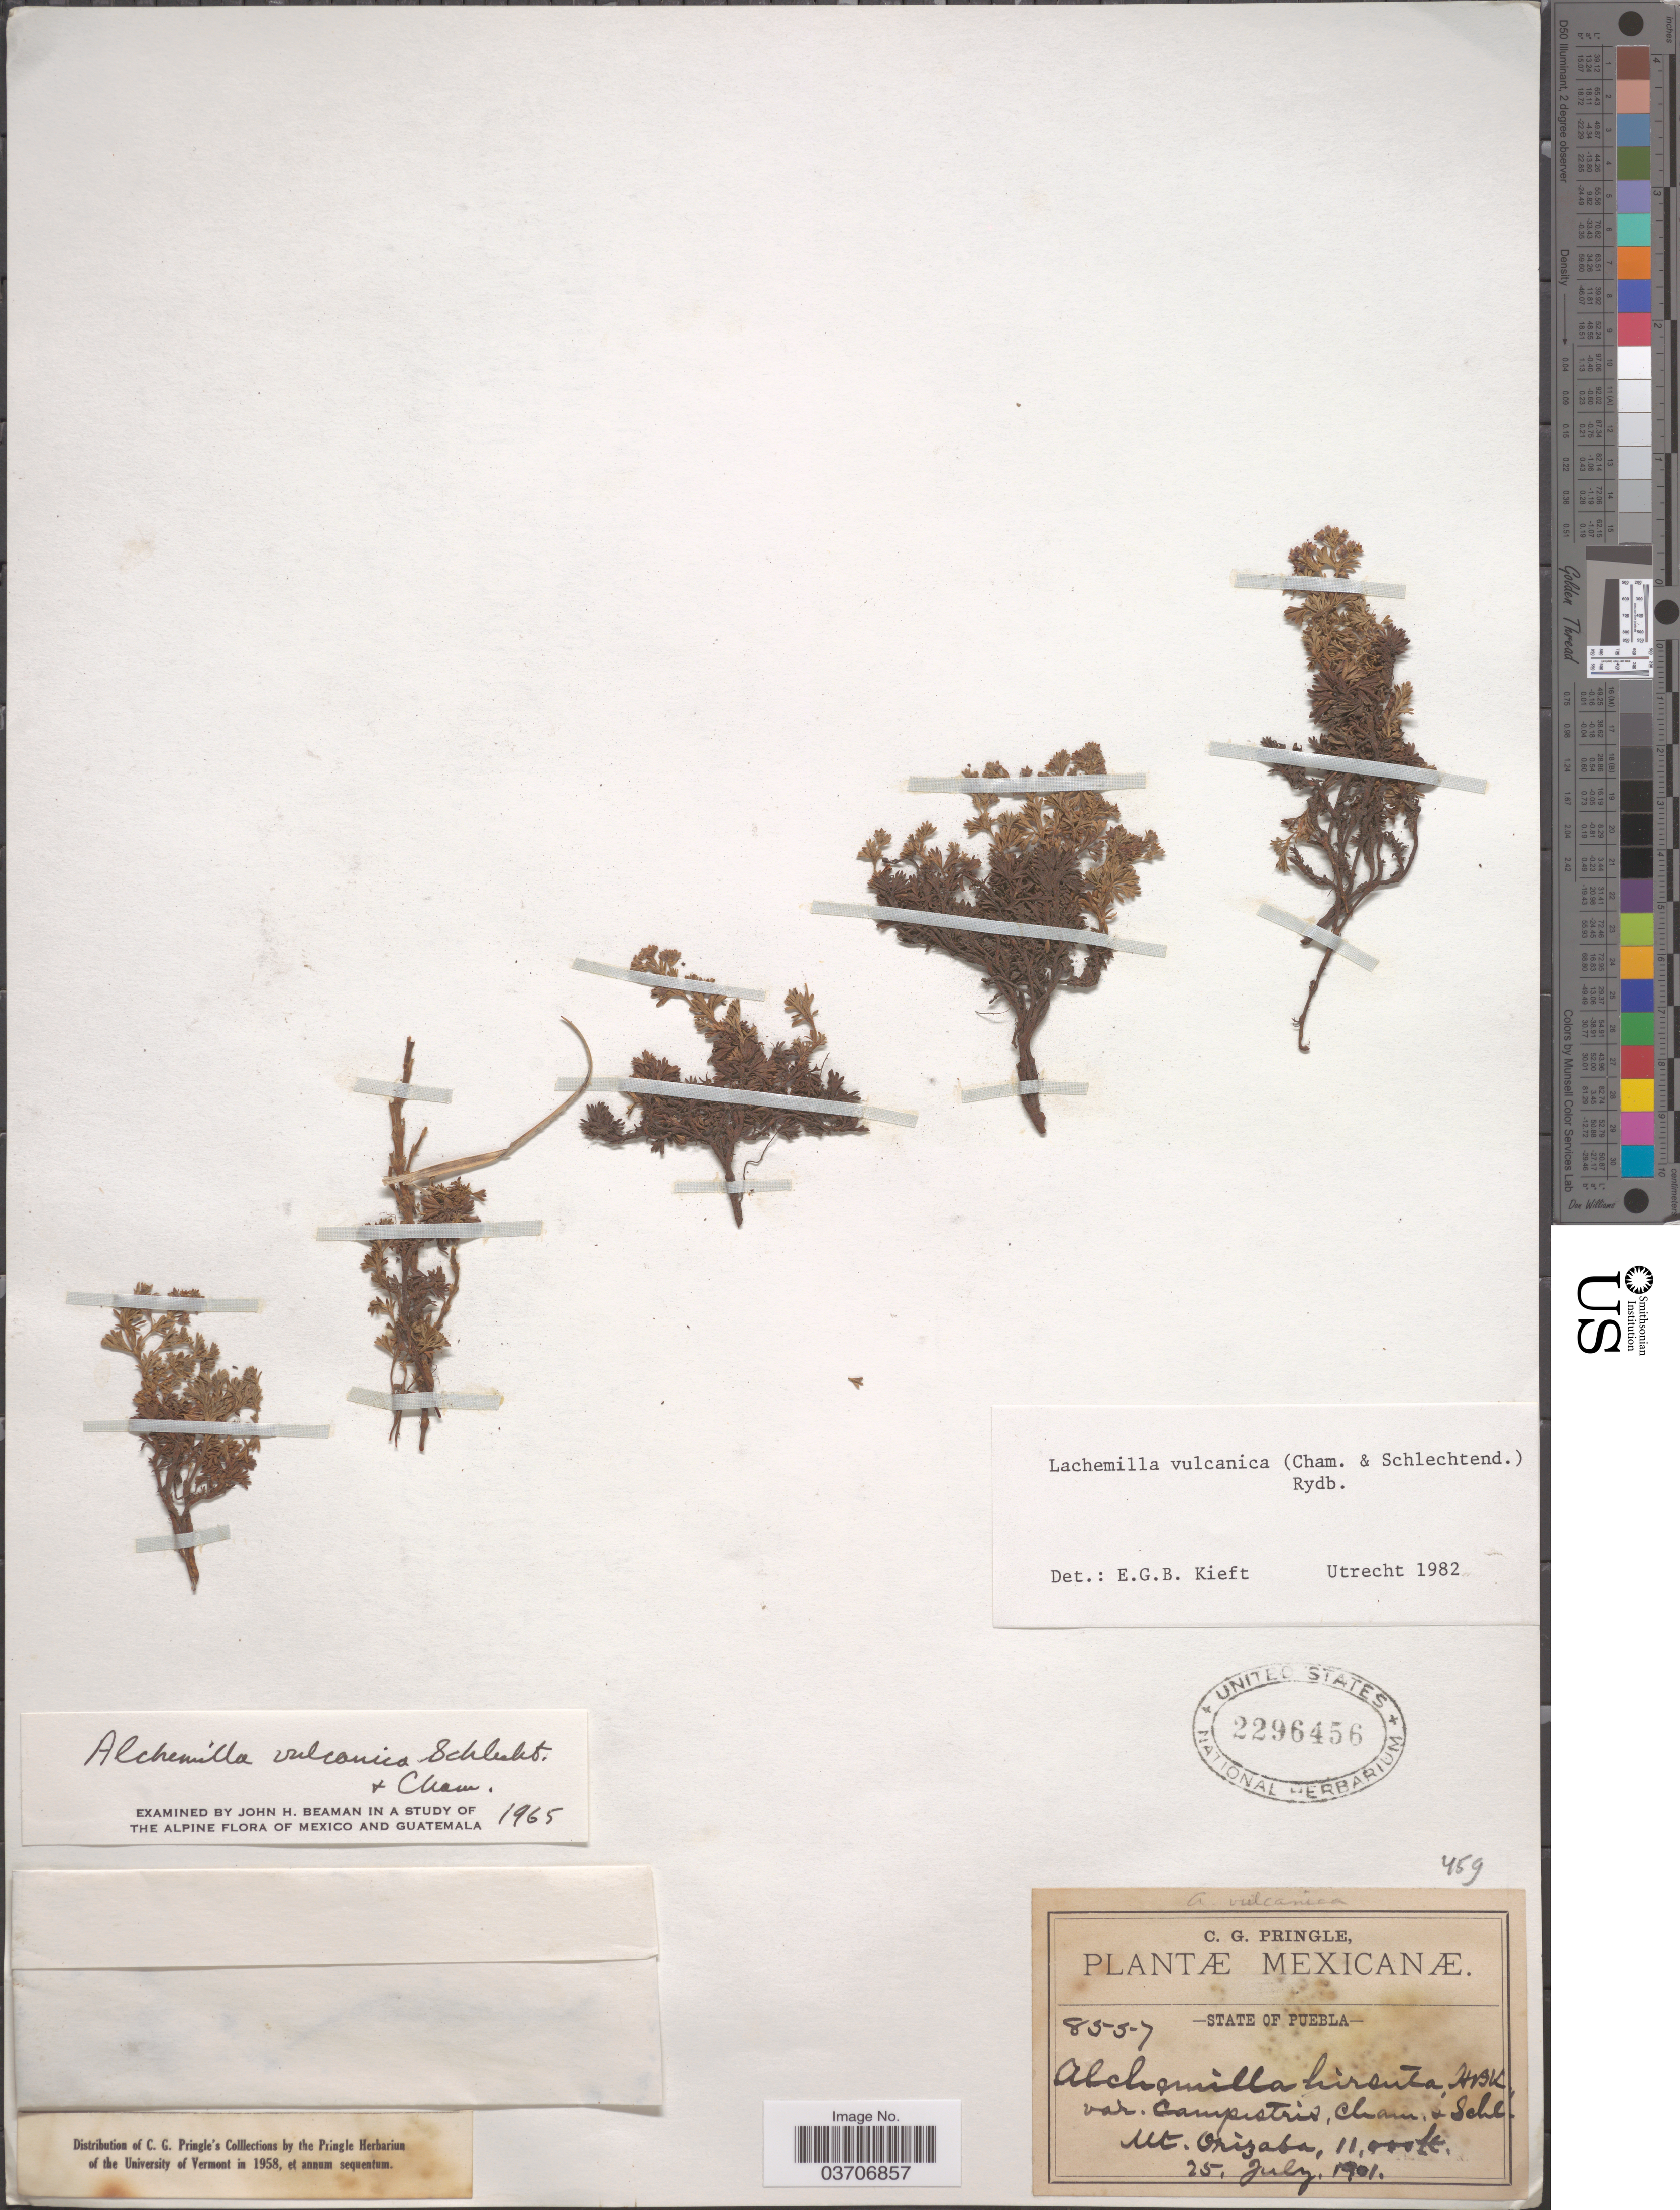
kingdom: Plantae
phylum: Tracheophyta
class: Magnoliopsida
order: Rosales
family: Rosaceae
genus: Lachemilla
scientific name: Lachemilla vulcanica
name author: (Cham. & Schltdl.) Rydb.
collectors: C. G. Pringle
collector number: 8557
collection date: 1901-07-25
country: Mexico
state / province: Puebla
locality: Mt. Orizaba.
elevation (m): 3353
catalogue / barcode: US 2296456